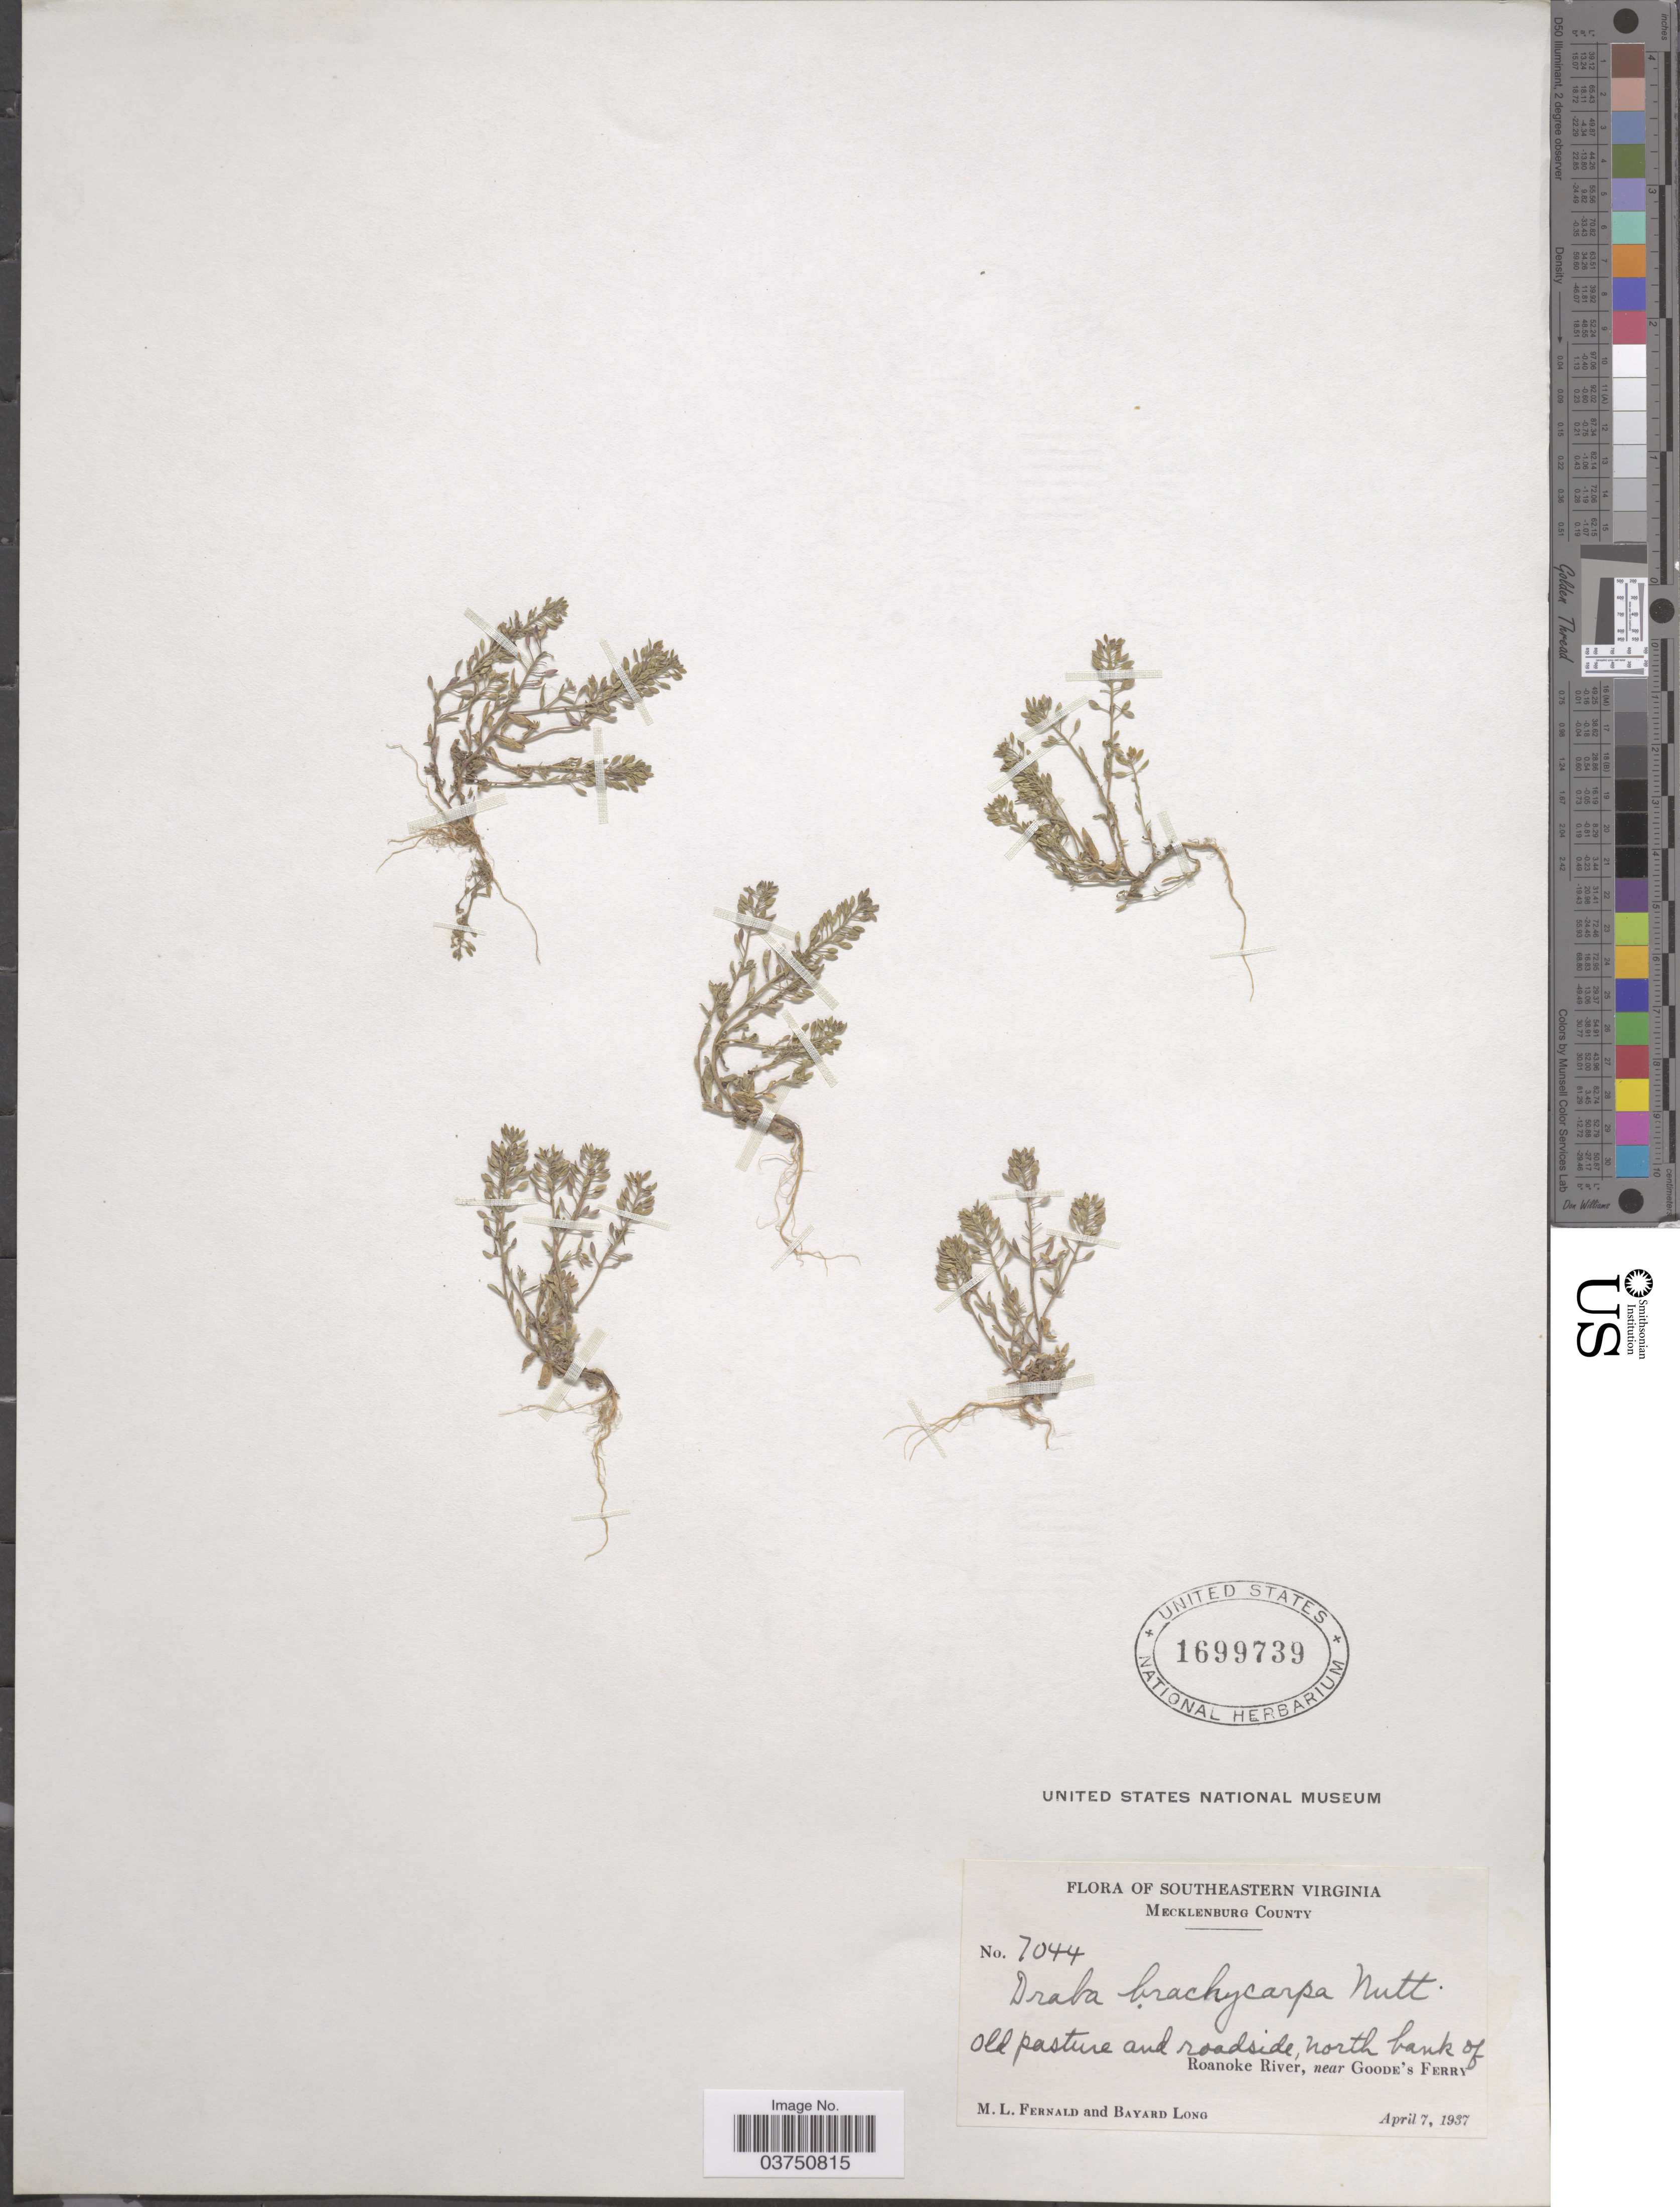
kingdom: Plantae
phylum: Tracheophyta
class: Magnoliopsida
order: Brassicales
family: Brassicaceae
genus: Draba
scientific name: Draba brachycarpa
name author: (Nutt.) Torr. & A. Gray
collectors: M. L. Fernald & B. Long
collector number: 7044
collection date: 1937-04-07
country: United States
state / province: Virginia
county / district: Mecklenburg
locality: Southeastern Virginia. Mecklenburg County. Old pasture and roadside, north bank of Roanoke River, near Goode's Ferry.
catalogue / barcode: US 1699739